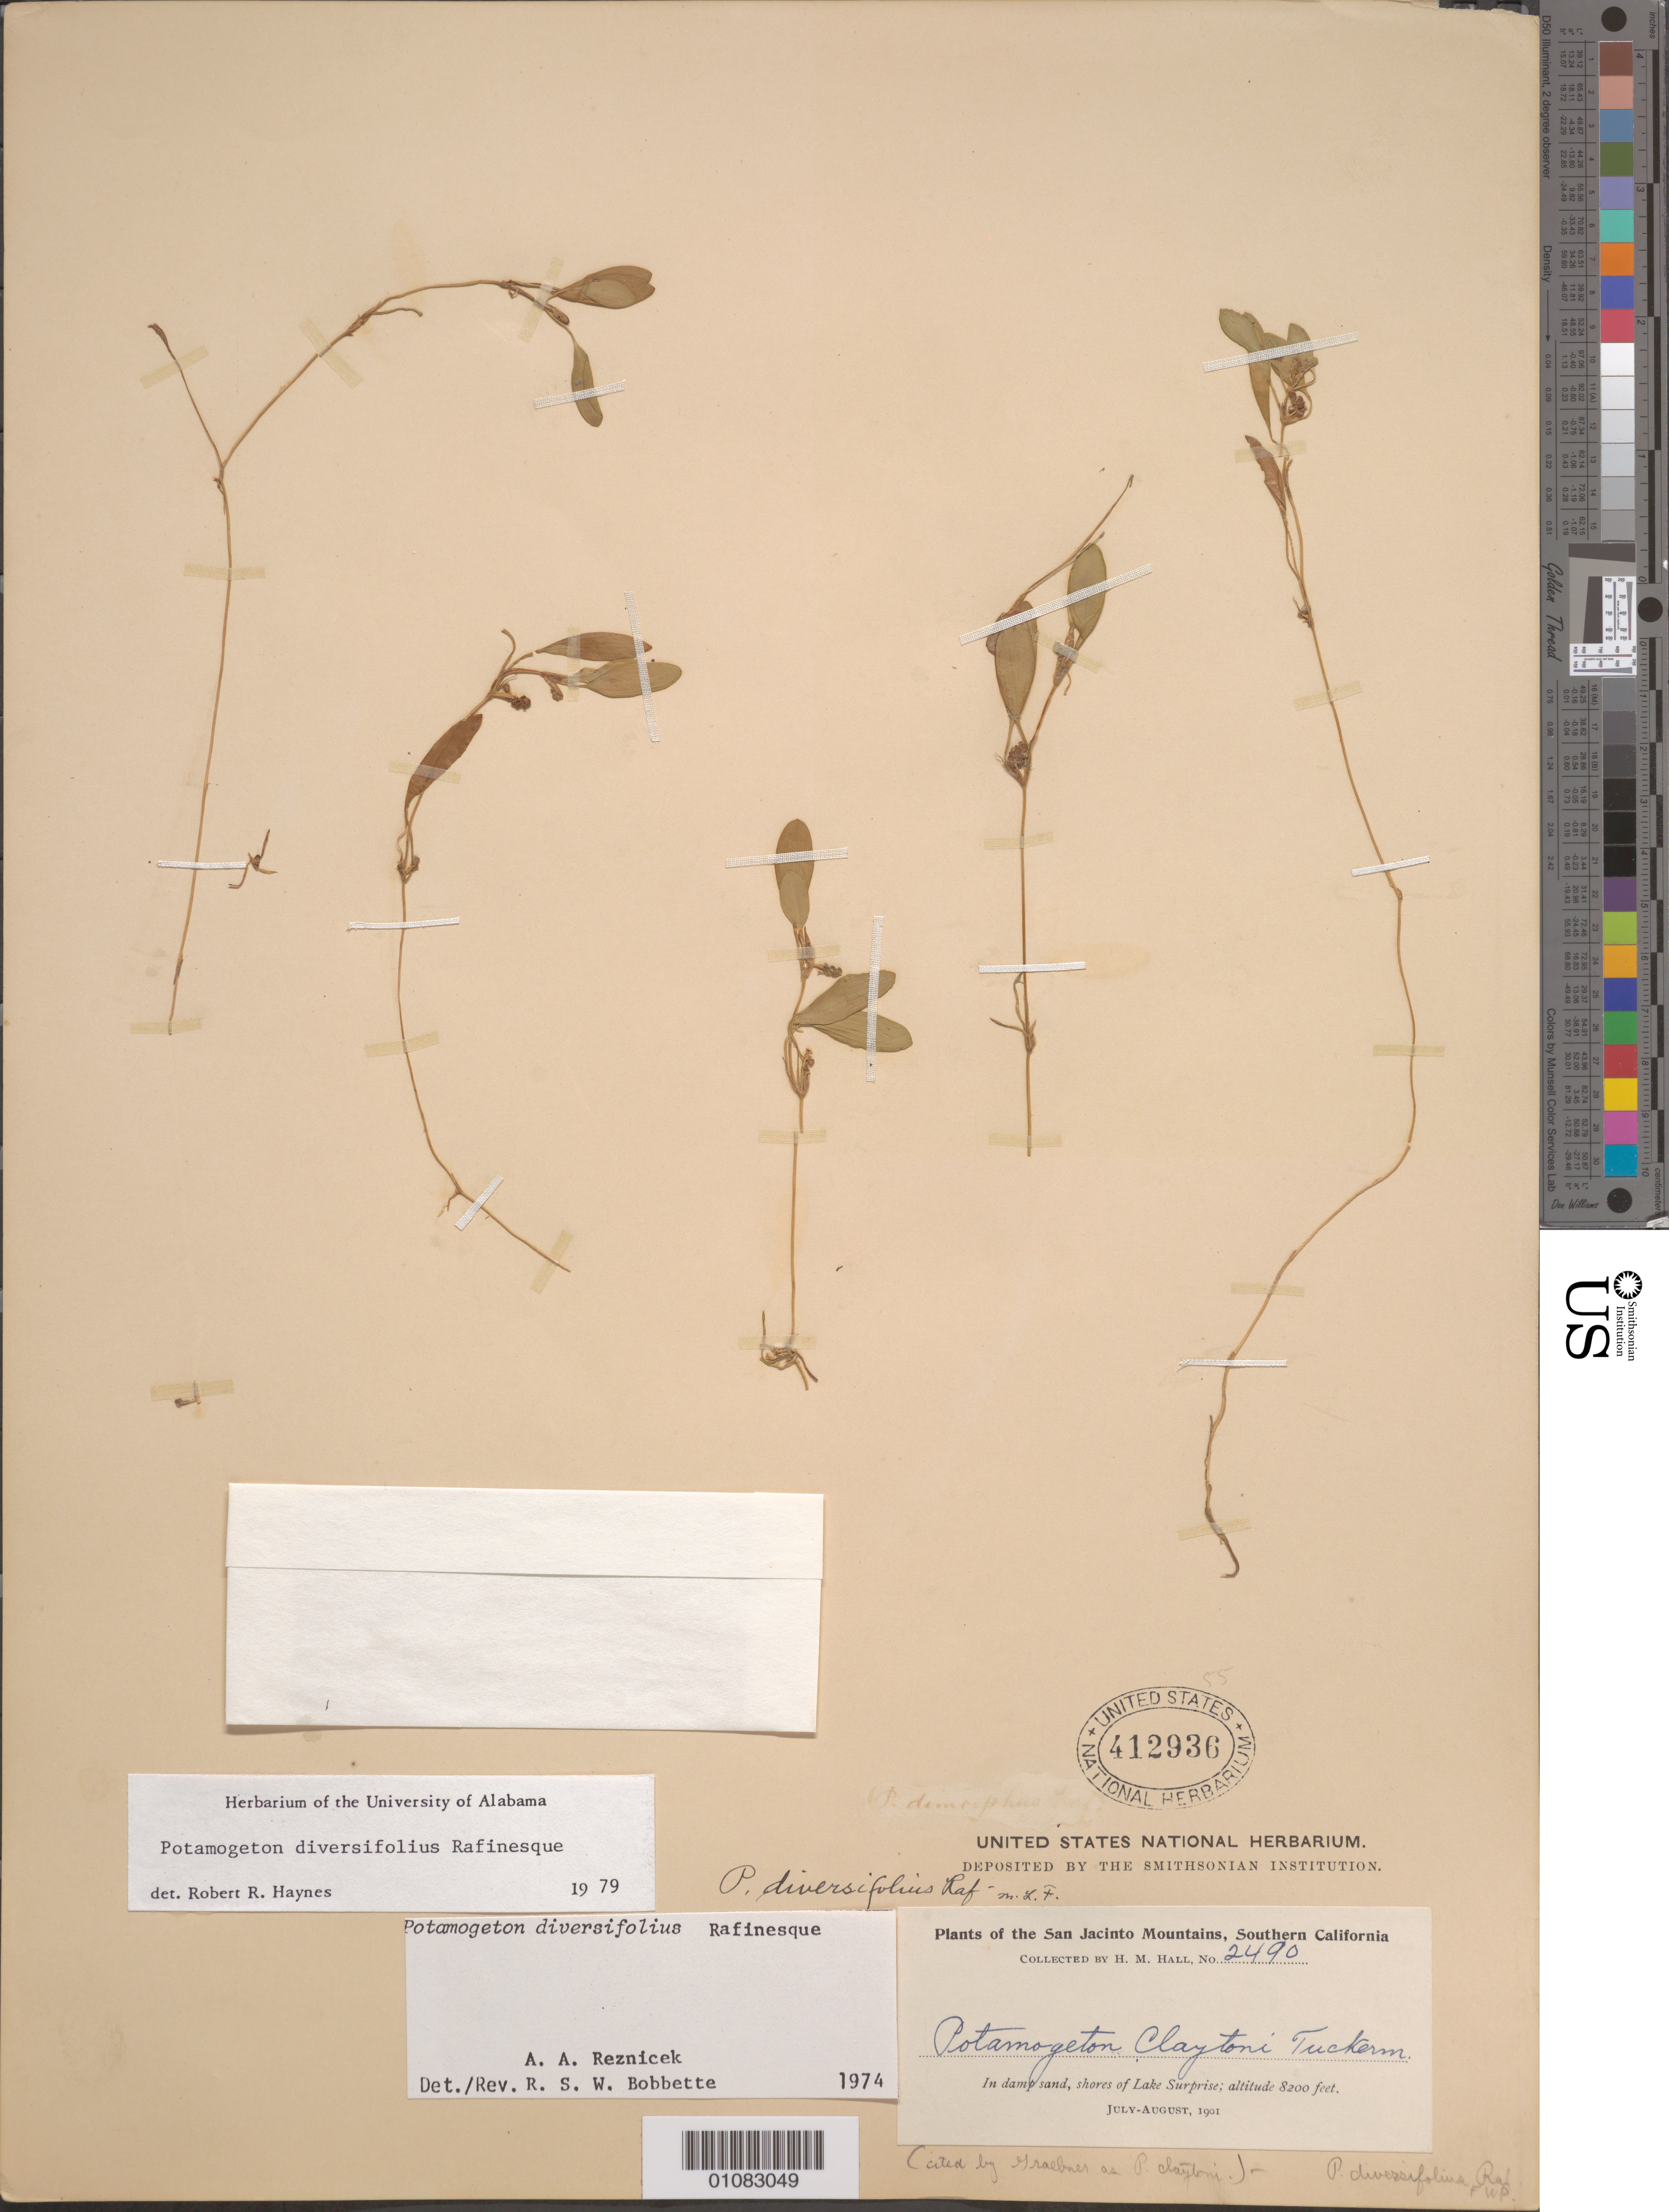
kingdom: Plantae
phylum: Tracheophyta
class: Liliopsida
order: Alismatales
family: Potamogetonaceae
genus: Potamogeton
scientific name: Potamogeton diversifolius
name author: Raf.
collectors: H. Hall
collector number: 2490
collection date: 1901-07/1901-08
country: United States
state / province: California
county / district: Riverside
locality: San Jacinto Mountains, shores of Lake Surprise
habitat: In damp sand.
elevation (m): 2499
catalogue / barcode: US 412936